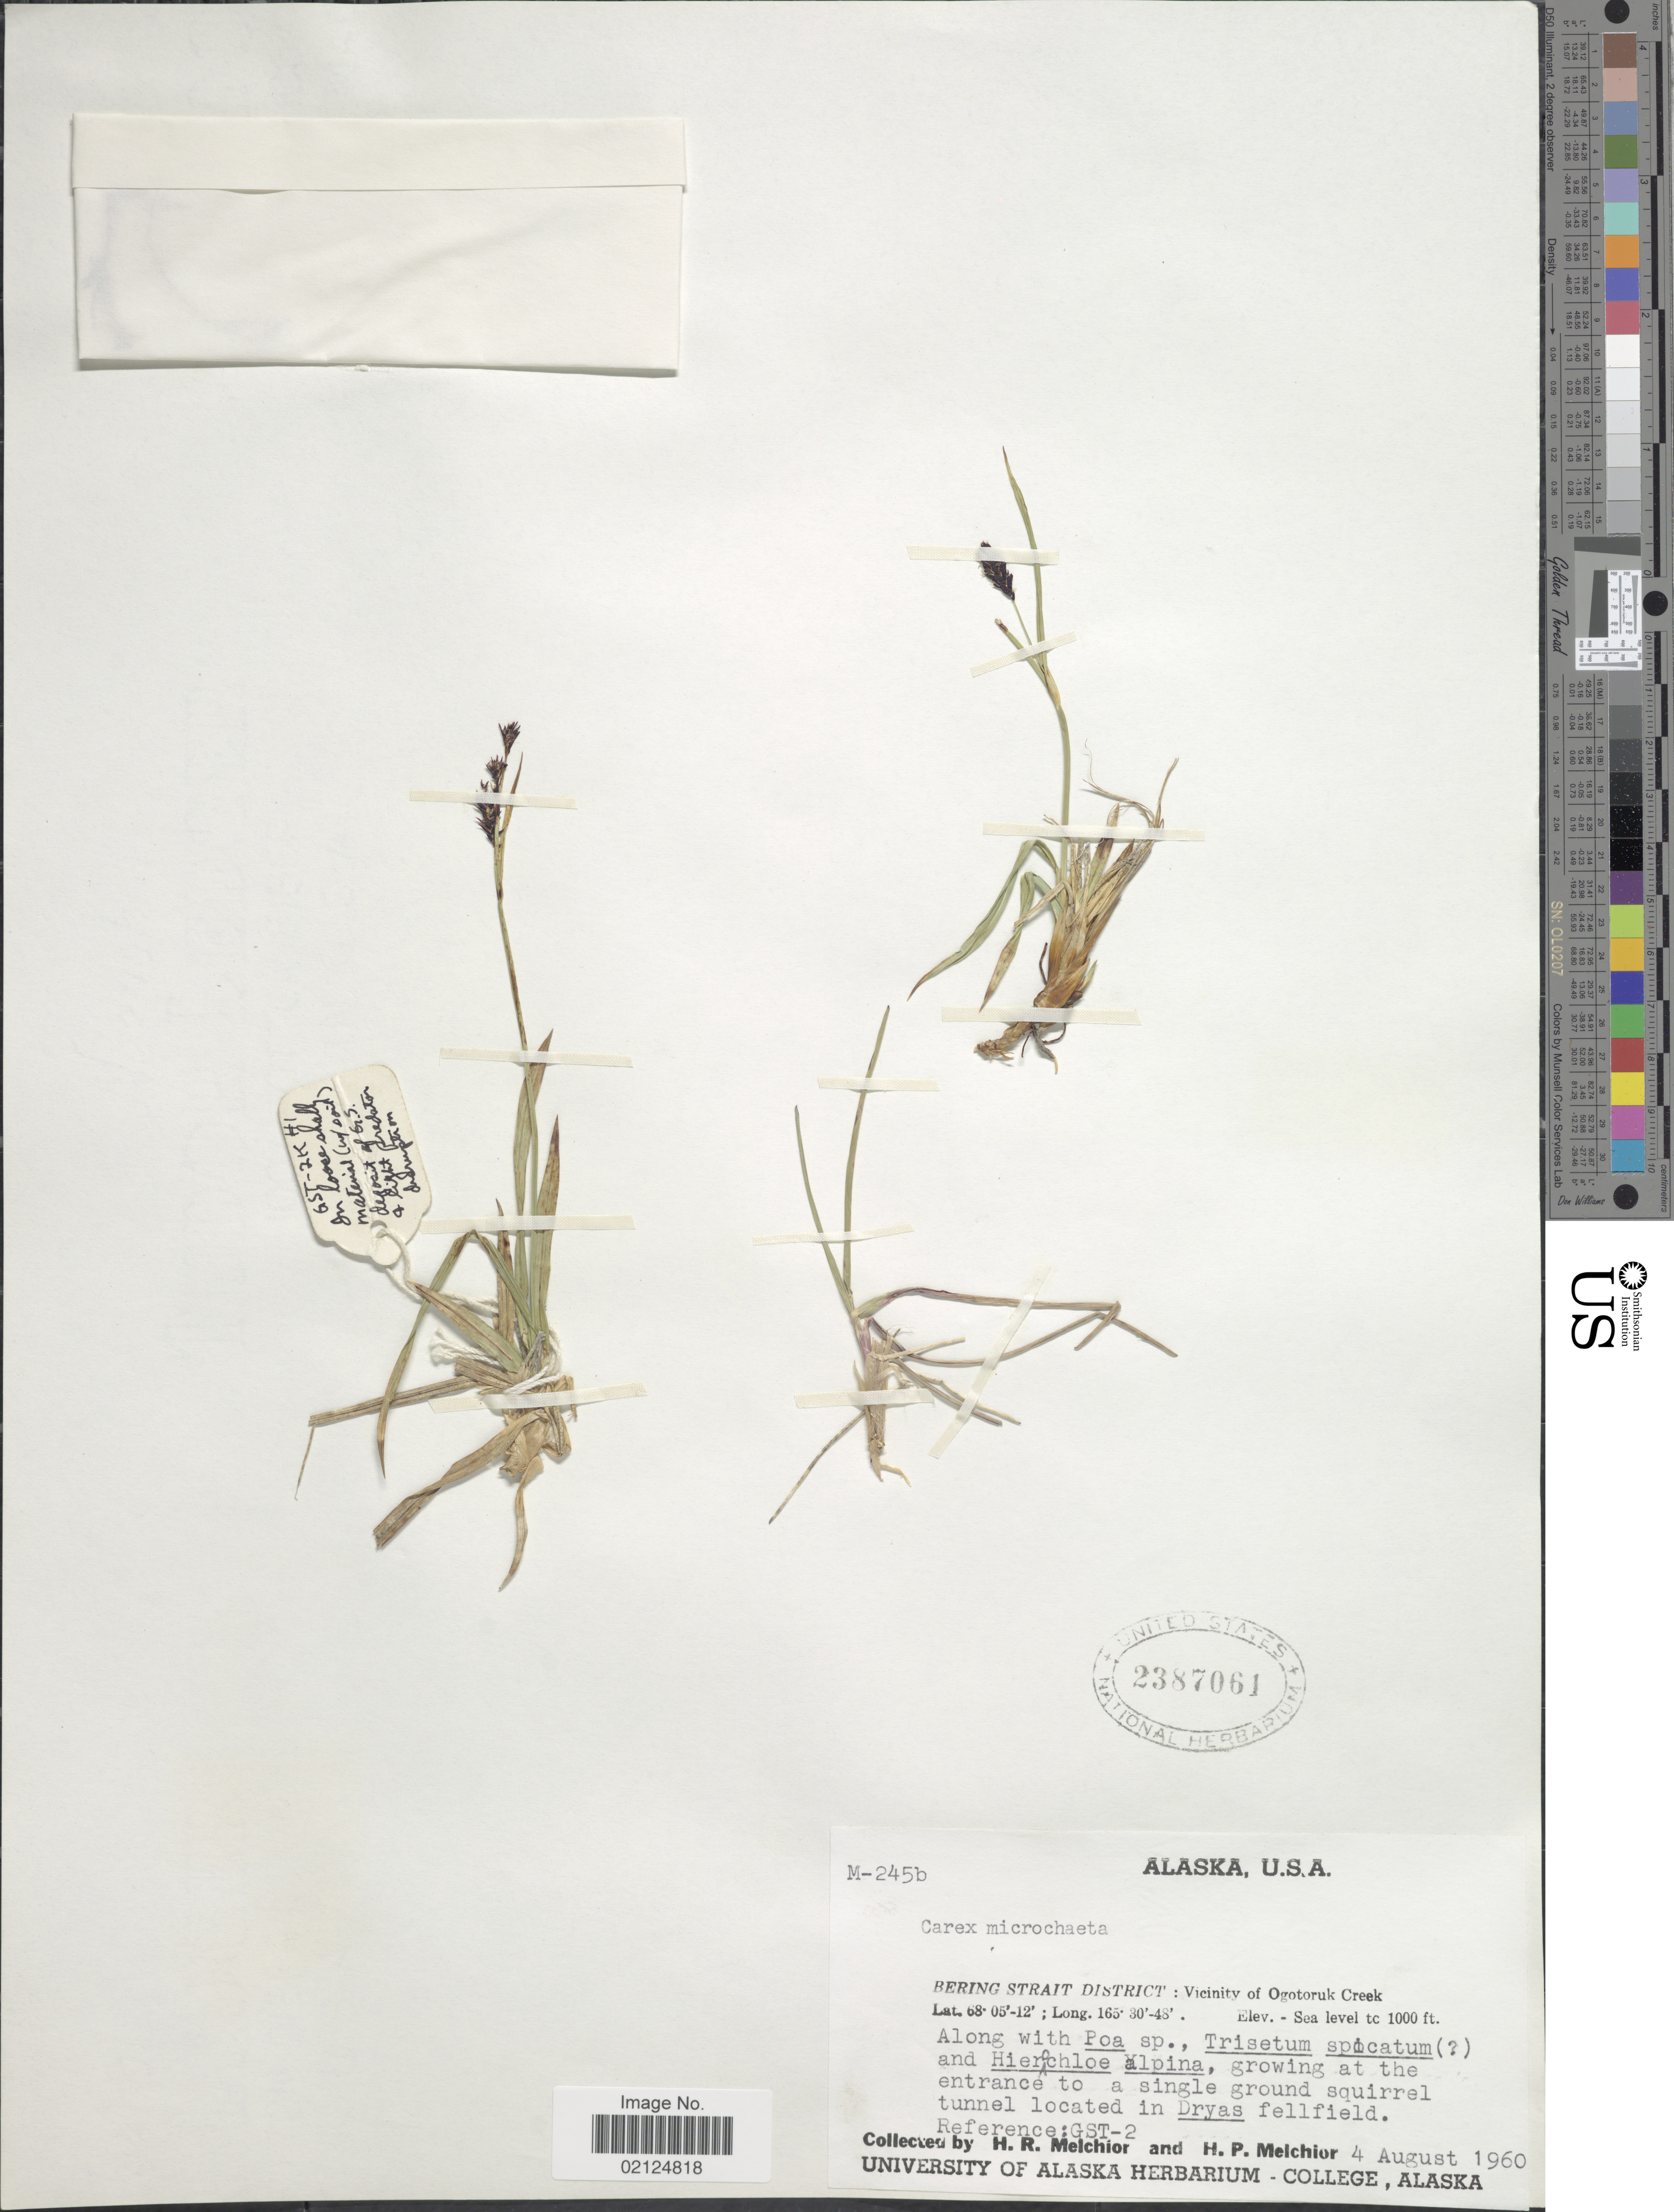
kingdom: Plantae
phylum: Tracheophyta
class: Liliopsida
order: Poales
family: Cyperaceae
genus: Carex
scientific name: Carex microchaeta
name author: Holm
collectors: H. R. Melchior & H. P. Melchior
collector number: M-245b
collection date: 1960-08-04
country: United States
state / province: Alaska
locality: Bering Strait District: Vicinity of Ogotoruk Creek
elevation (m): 0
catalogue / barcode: US 2387061